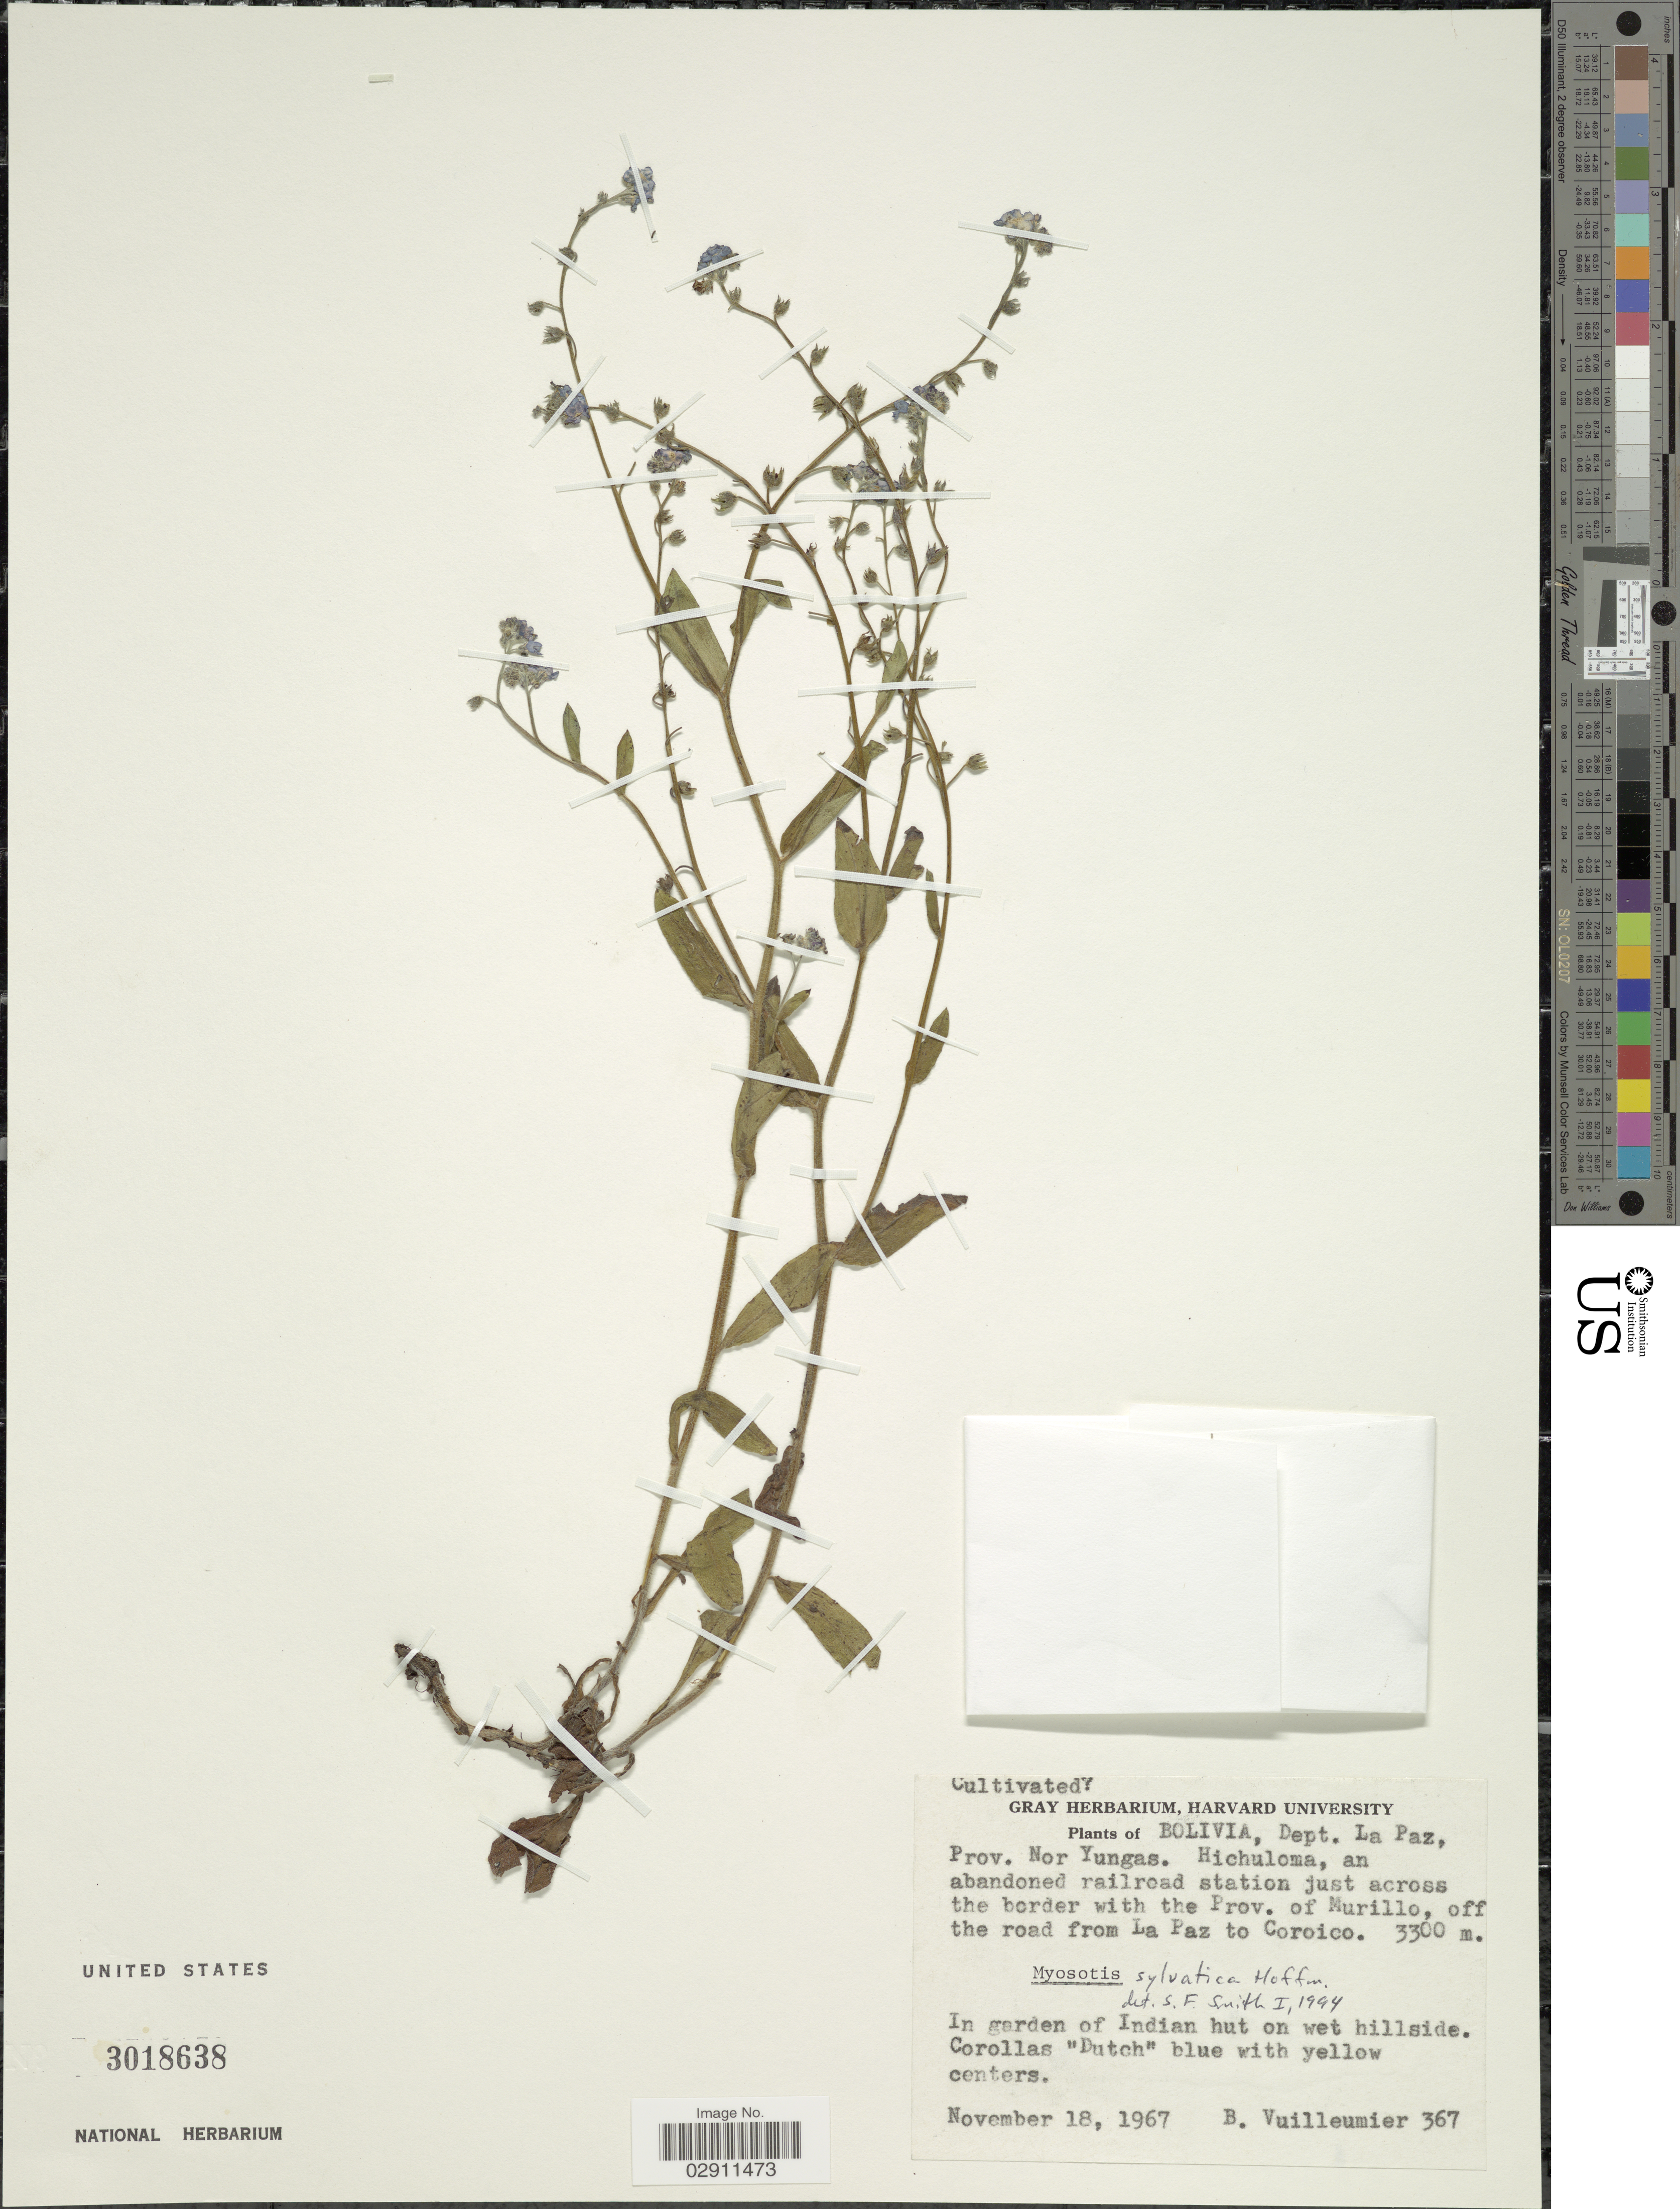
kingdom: Plantae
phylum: Tracheophyta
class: Magnoliopsida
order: Boraginales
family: Boraginaceae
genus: Myosotis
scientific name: Myosotis sylvatica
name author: Ehrh. ex Hoffm.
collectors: B. Vuilleumier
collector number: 367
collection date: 1967-11-18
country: Bolivia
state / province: La Paz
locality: Dept. La Paz, Prov. Nor Yungas. Hichuloma, an abandoned railroad station just across the border with the Prov. of Murillo, off the road from La Paz to Coroico.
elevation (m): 3300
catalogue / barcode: US 3018638